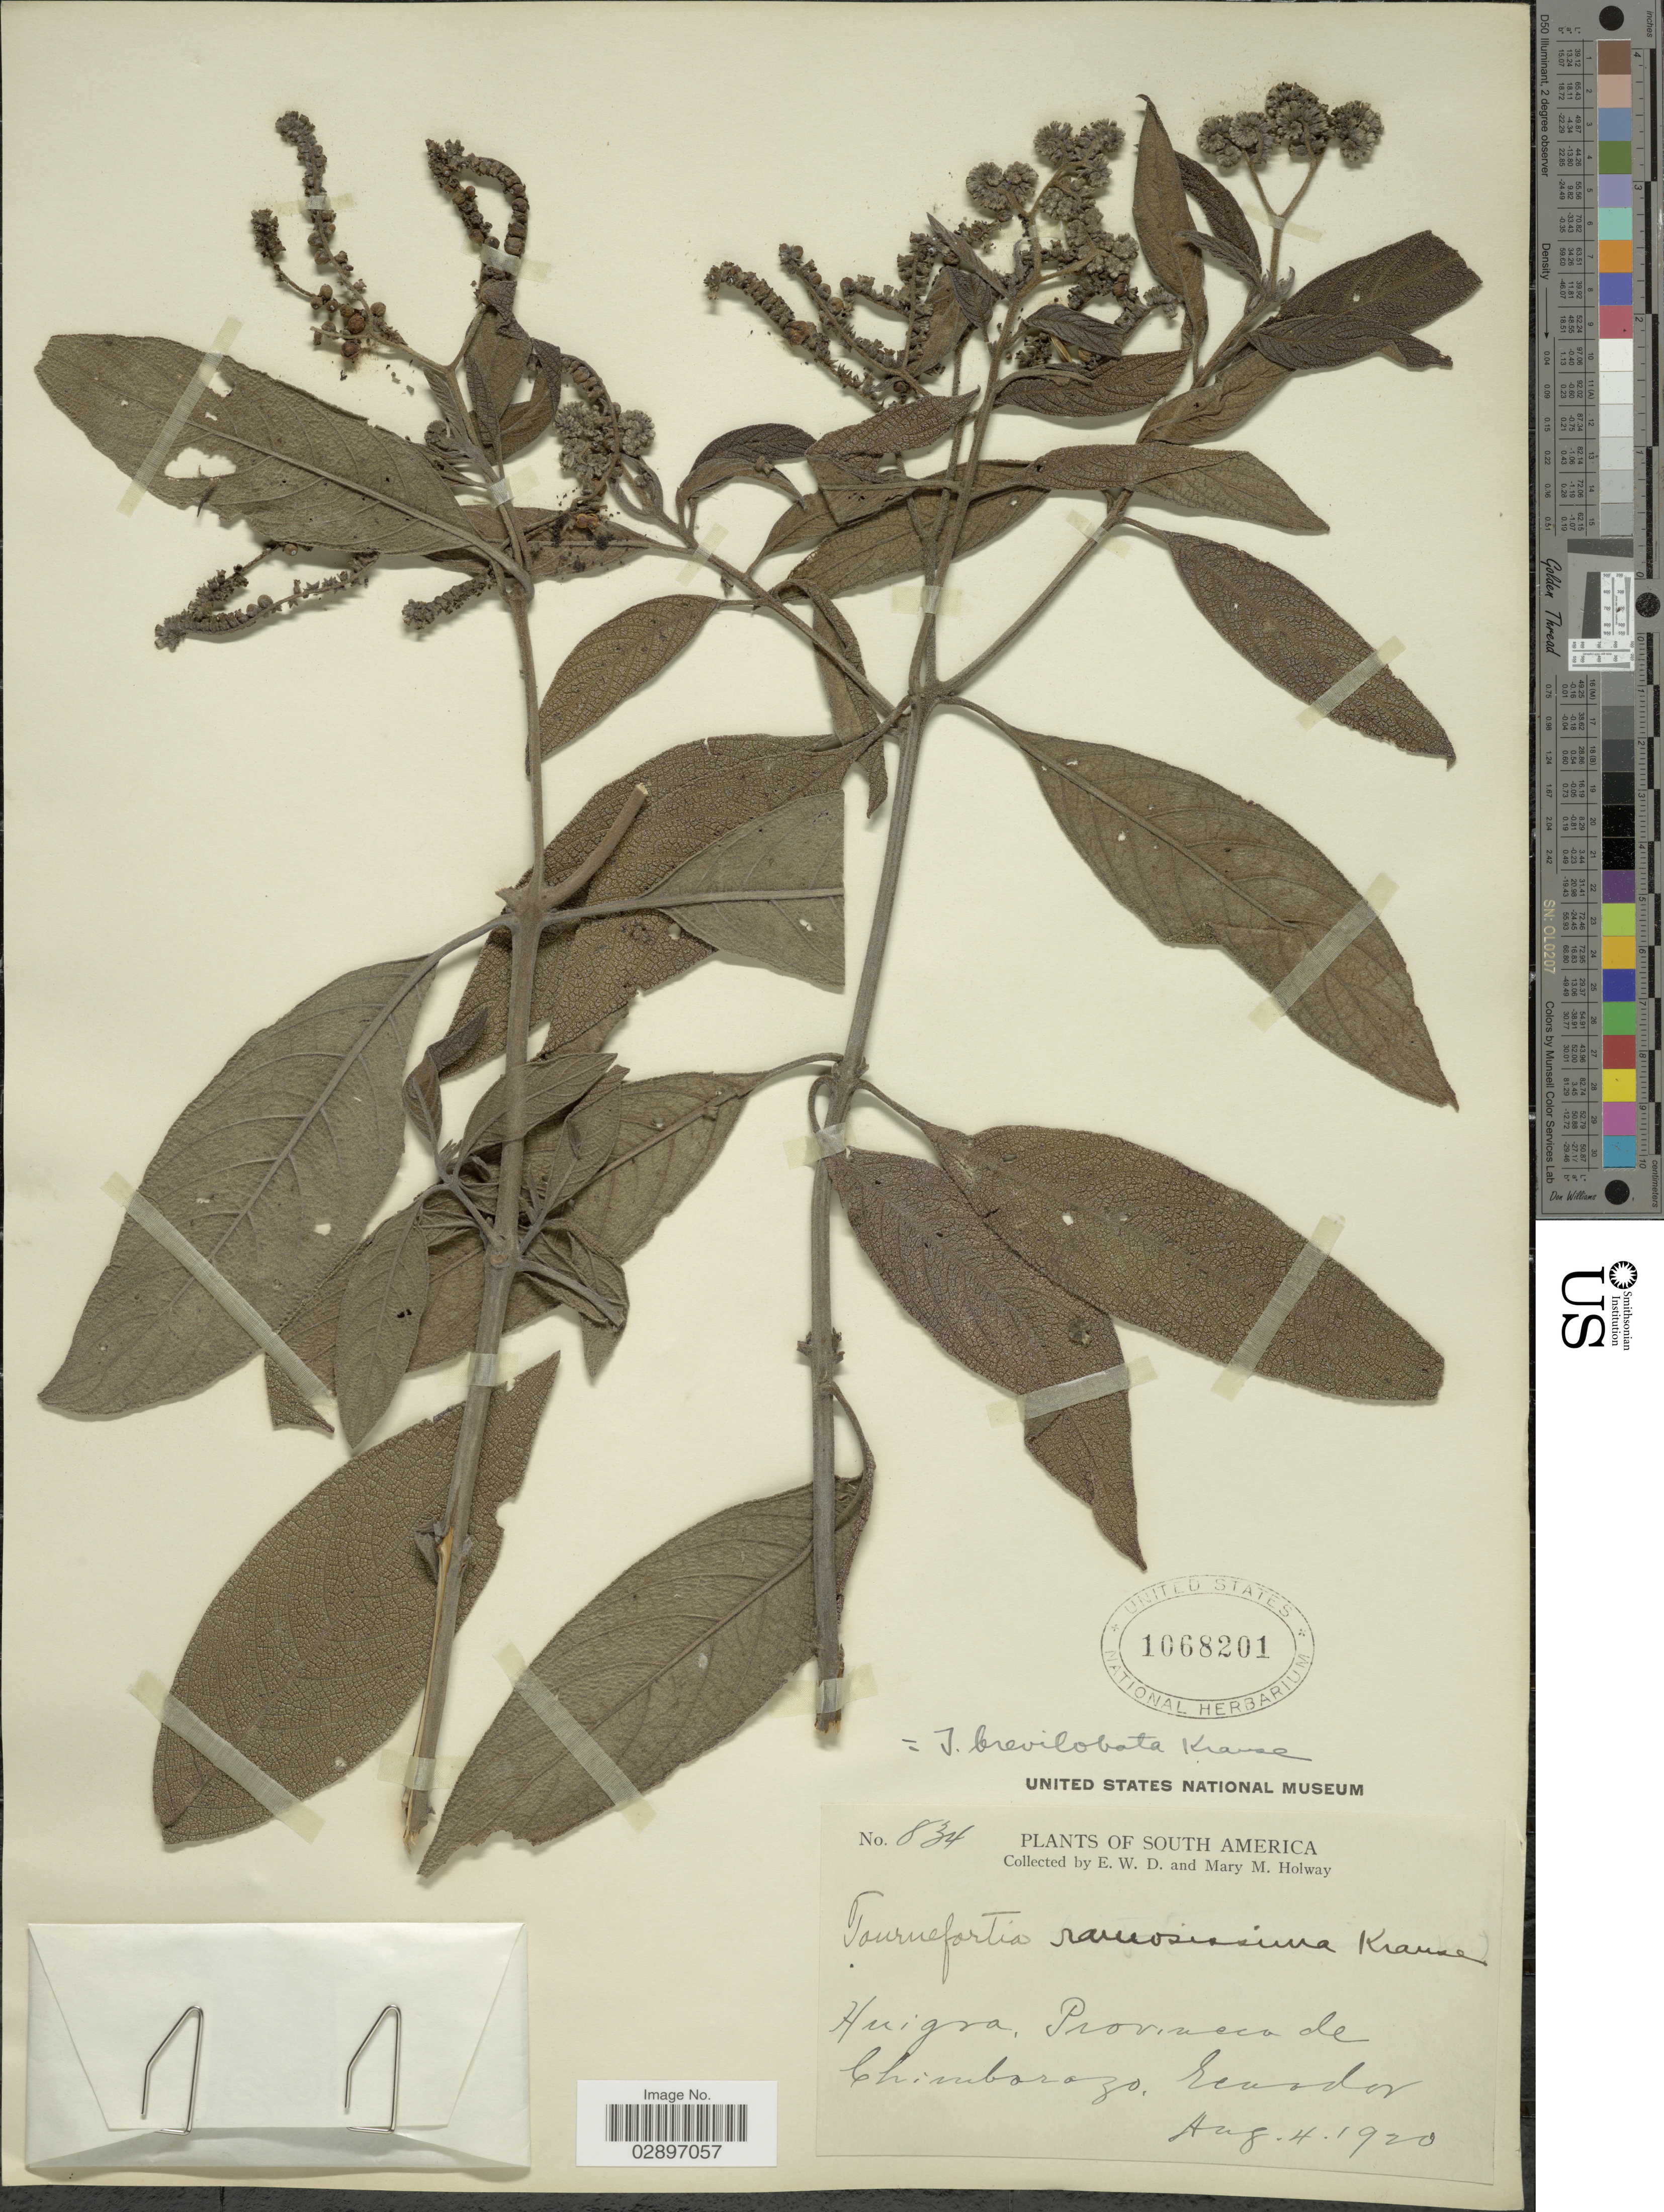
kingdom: Plantae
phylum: Tracheophyta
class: Magnoliopsida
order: Boraginales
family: Heliotropiaceae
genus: Tournefortia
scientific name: Tournefortia brevilobata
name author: K. Krause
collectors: E. W. D. Holway & M. M. Holway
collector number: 834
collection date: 1920-08-04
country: Ecuador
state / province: Chimborazo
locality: Huigra, Provincia de Chimborazo.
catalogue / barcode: US 1068201